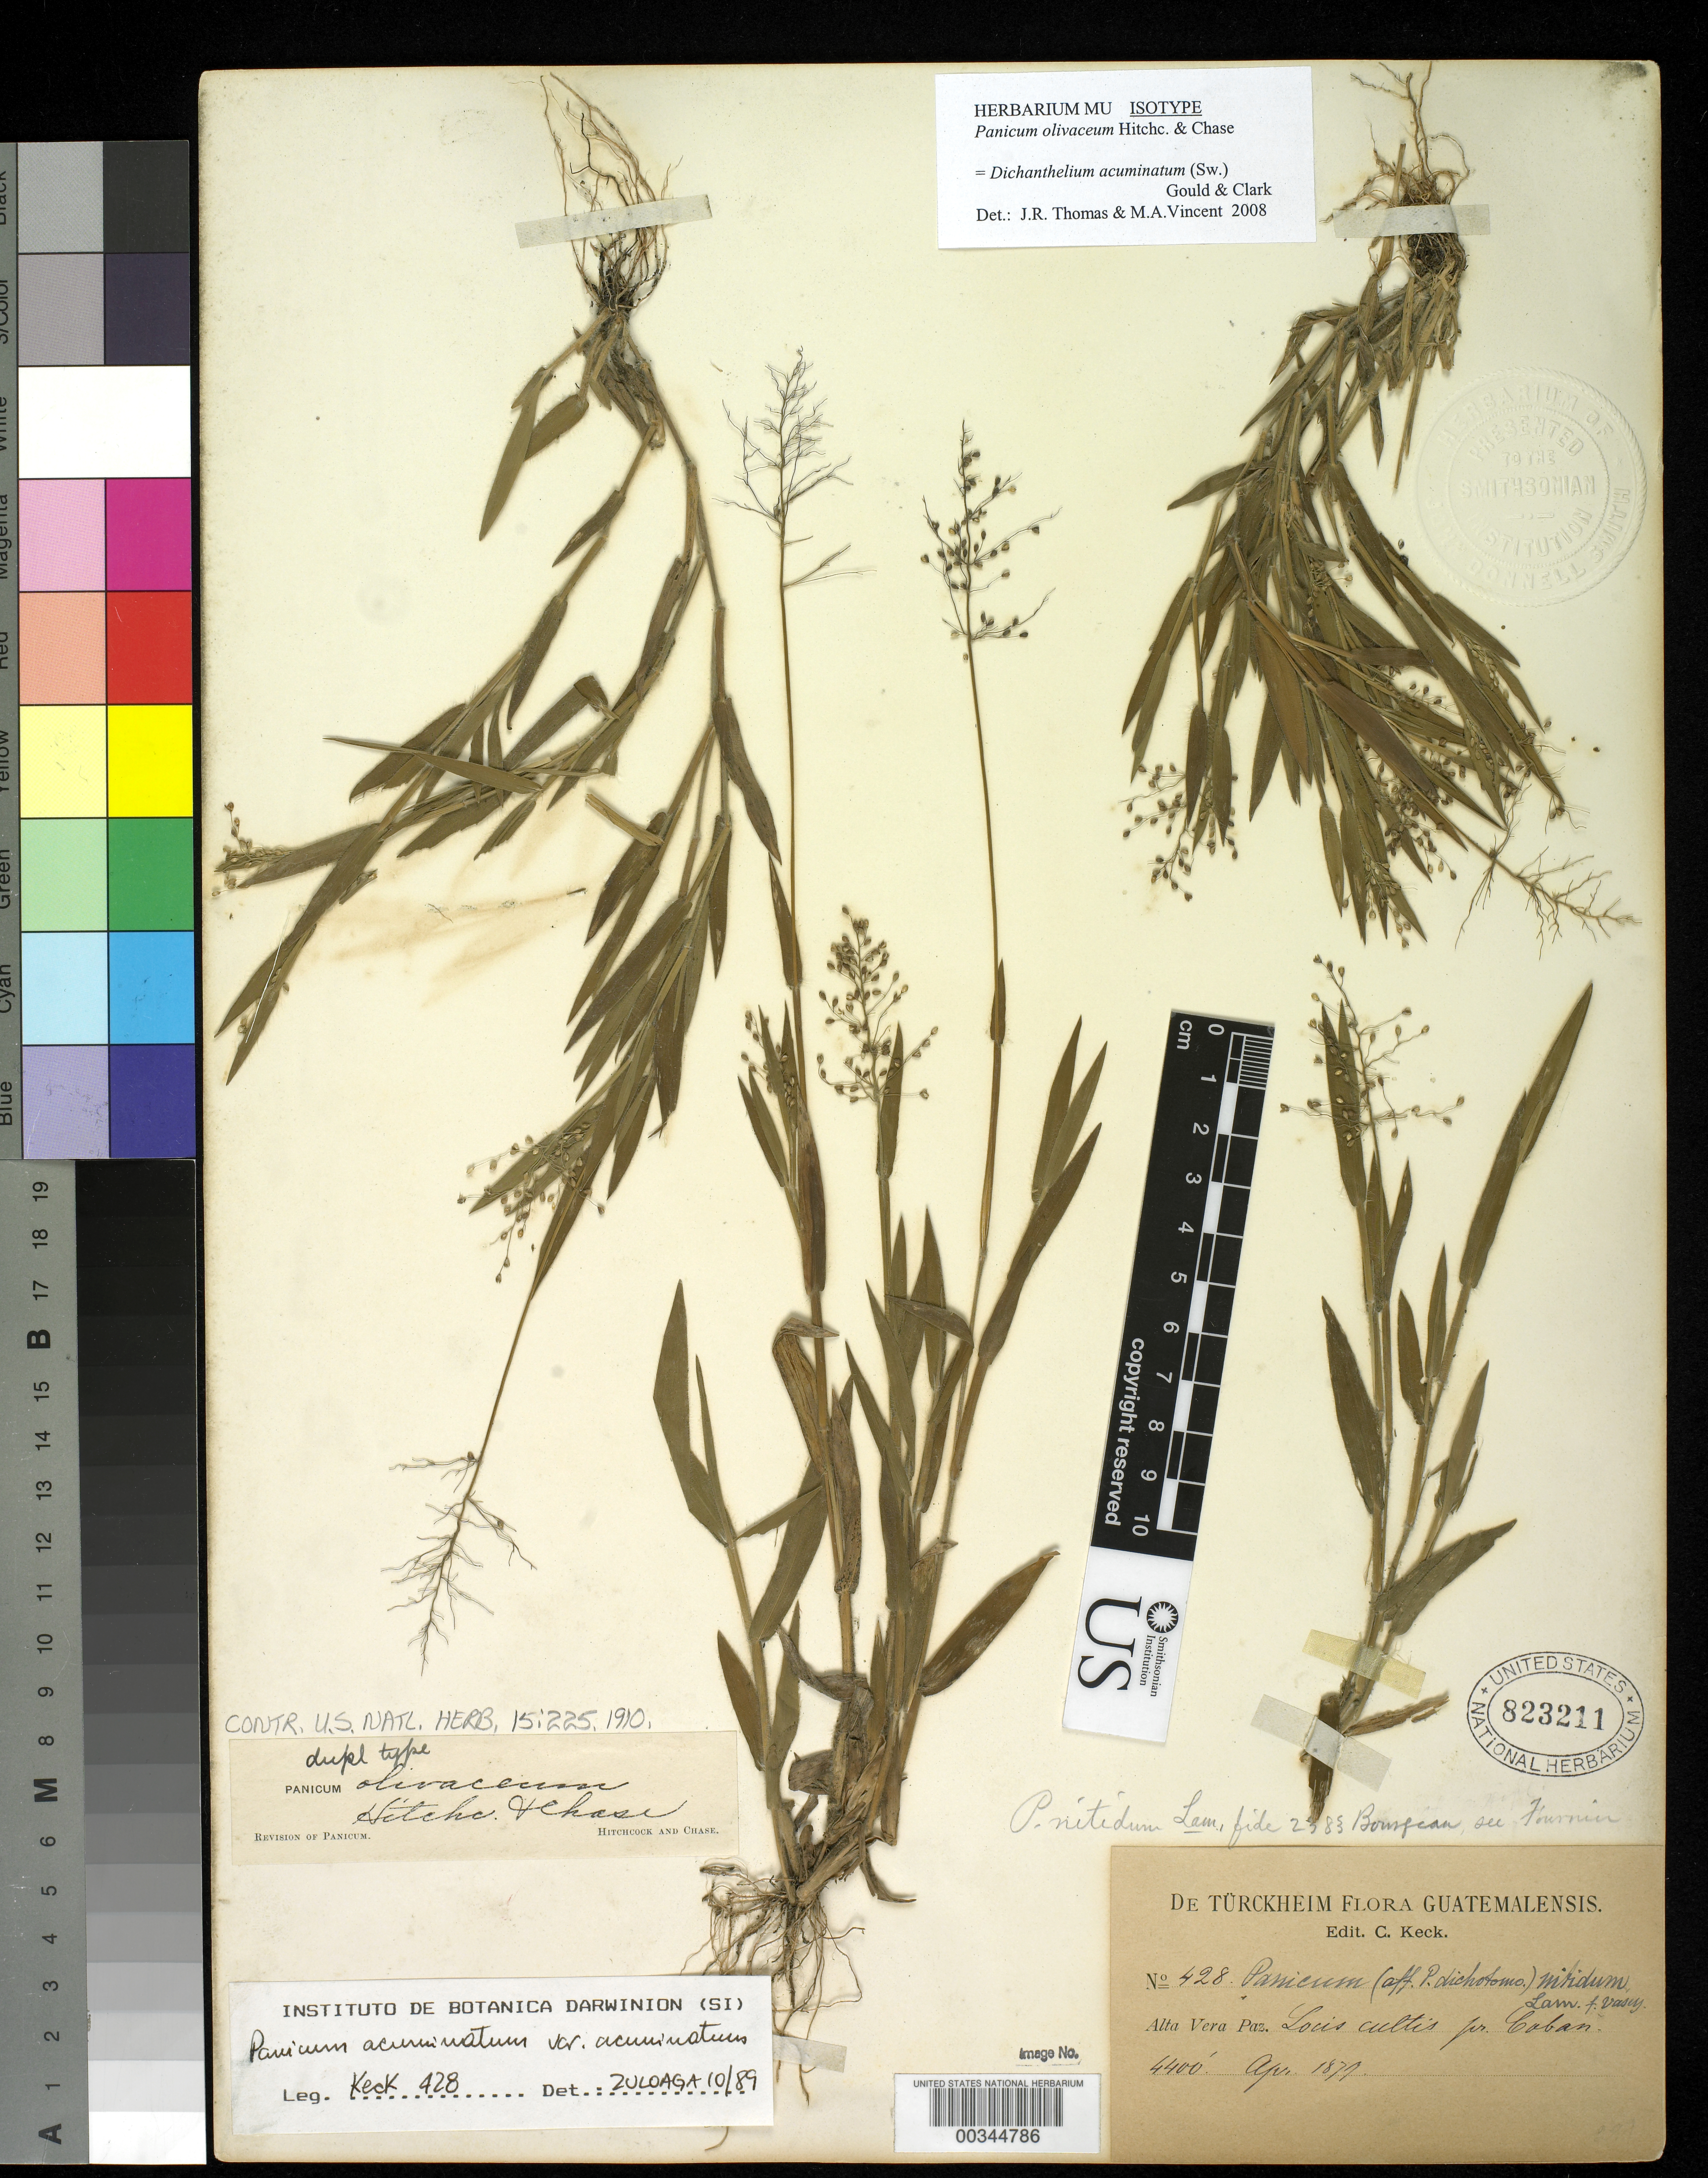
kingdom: Plantae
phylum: Tracheophyta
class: Liliopsida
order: Poales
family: Poaceae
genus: Panicum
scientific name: Panicum olivaceum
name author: Hitchc. & Chase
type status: Possible Isotype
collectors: H. von Türckheim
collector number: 428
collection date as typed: Apr 1877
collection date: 1877-04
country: Guatemala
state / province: Alta Verapaz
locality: Louis Cultis pr. Cobán.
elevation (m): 1341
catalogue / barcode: US 823211